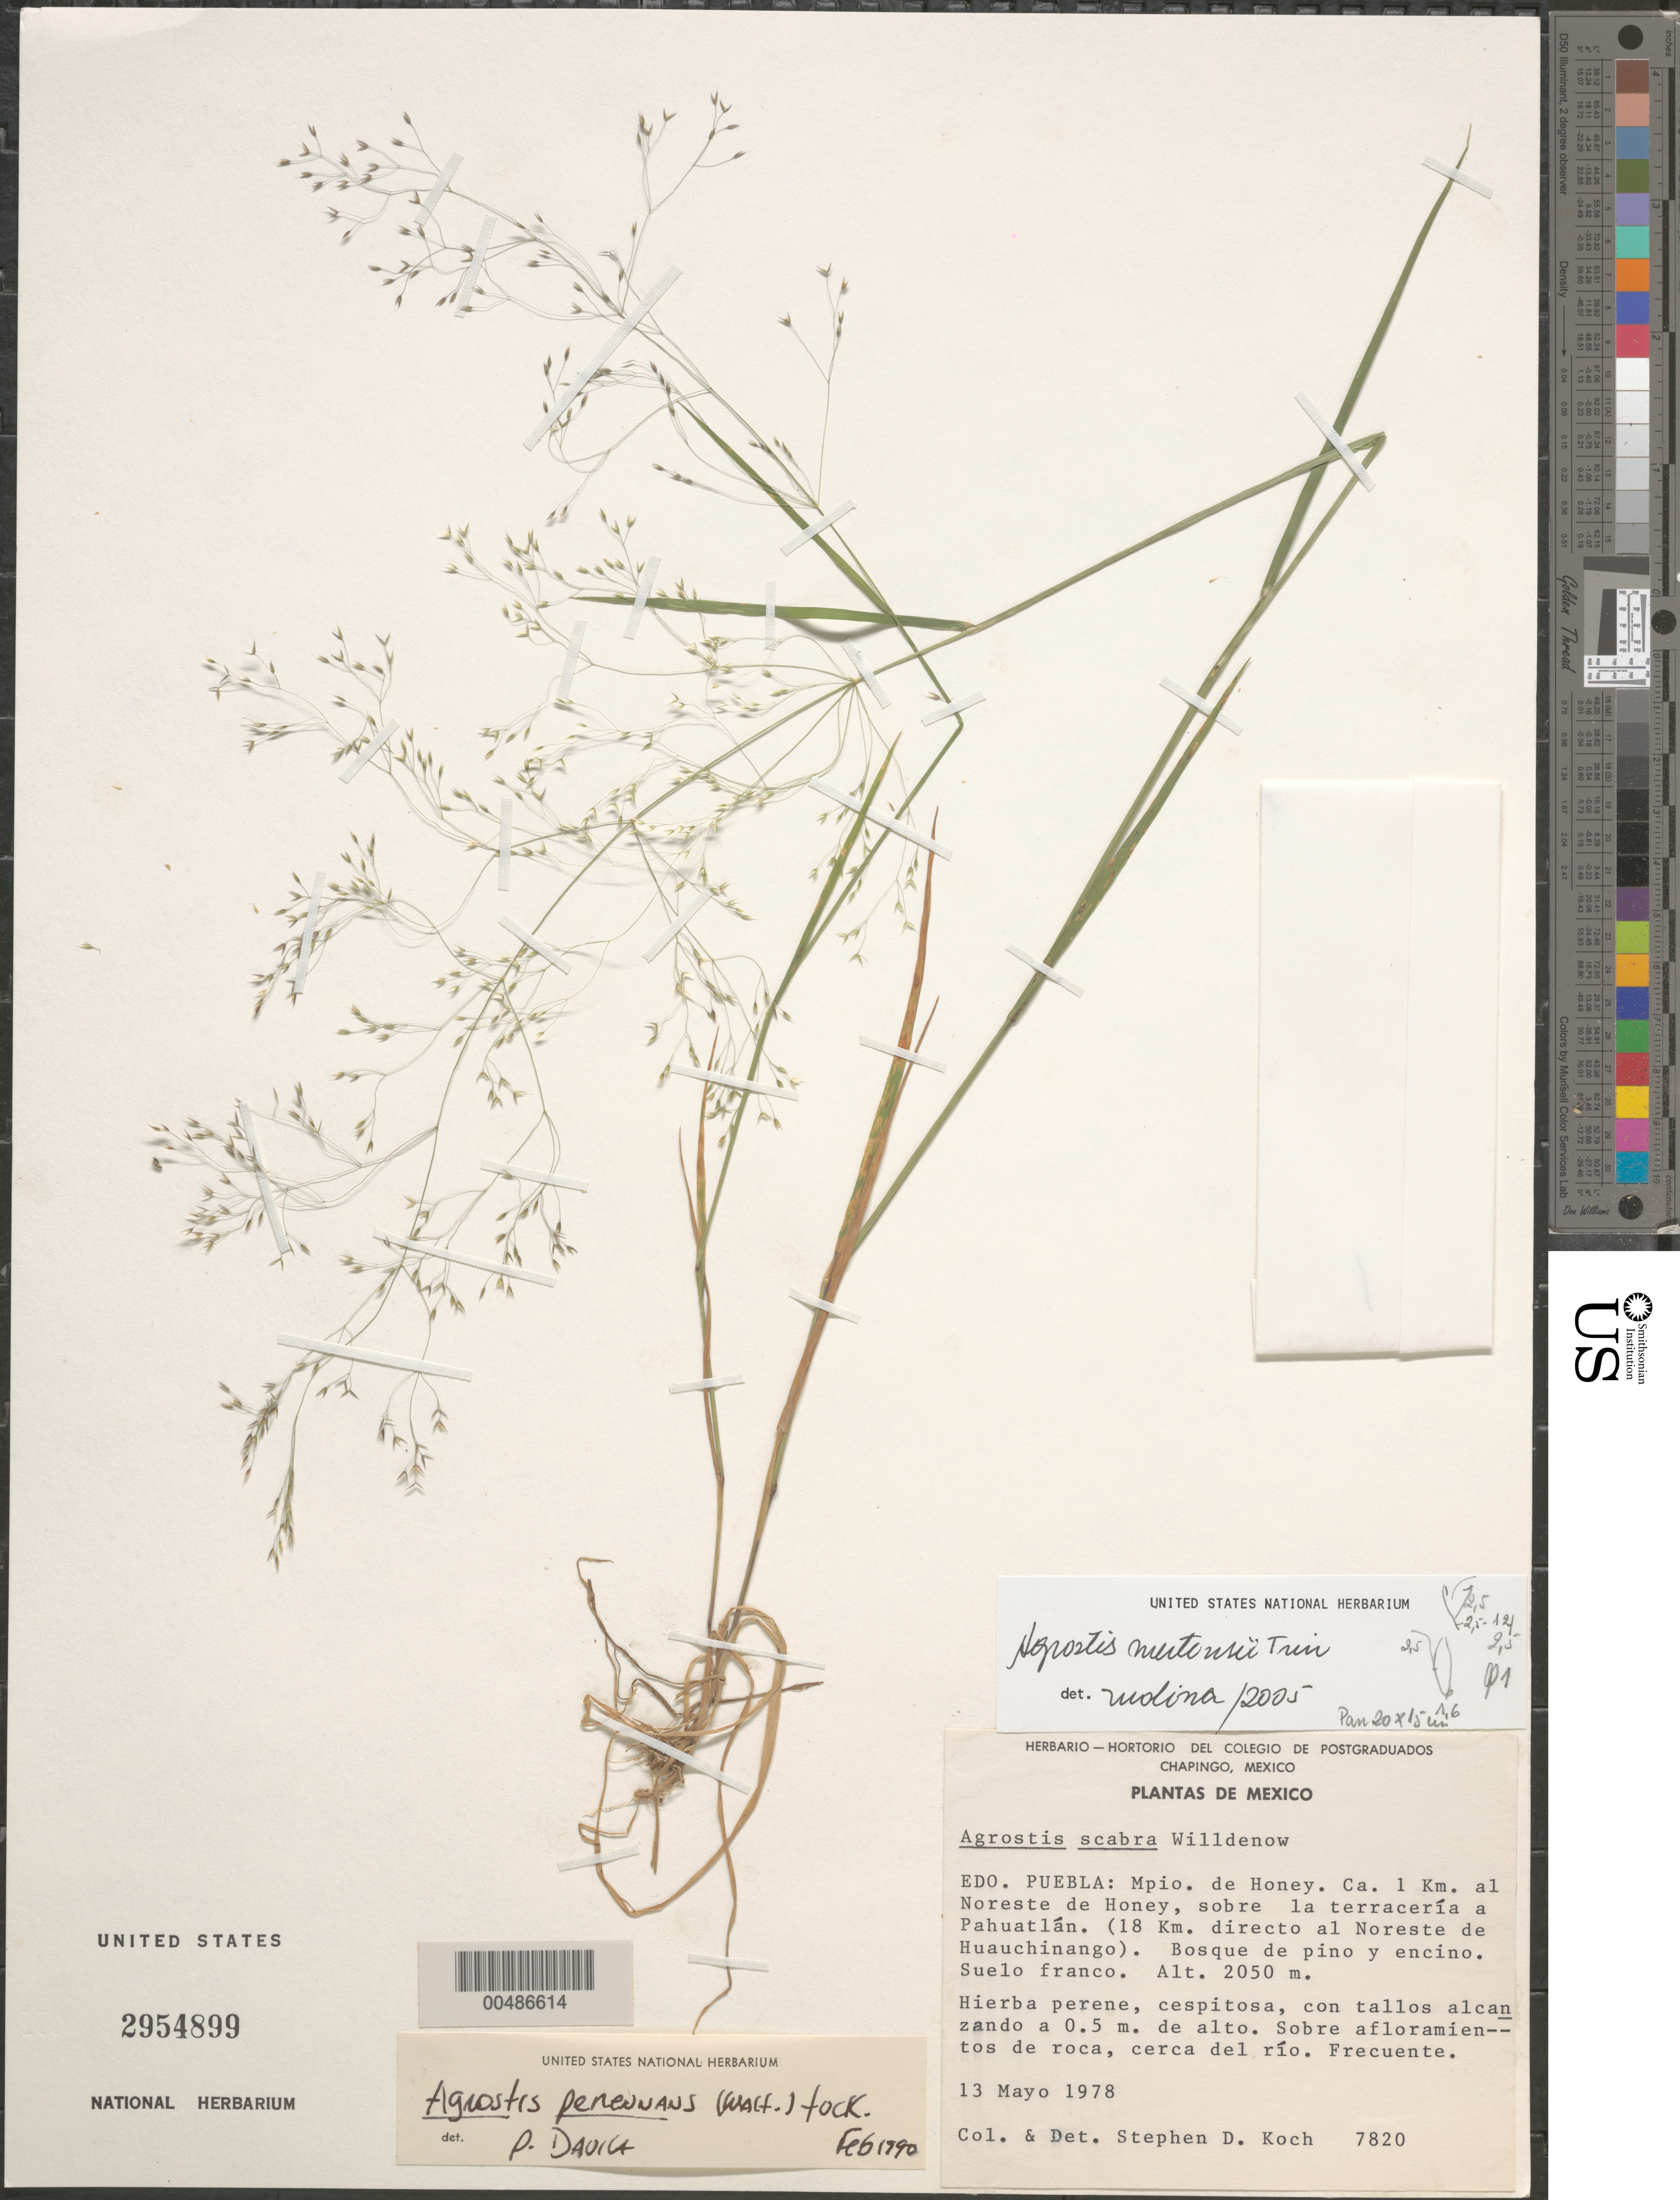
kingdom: Plantae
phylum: Tracheophyta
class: Liliopsida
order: Poales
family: Poaceae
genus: Agrostis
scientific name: Agrostis scabra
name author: Willd.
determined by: Koch, S. D.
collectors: S. D. Koch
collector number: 7820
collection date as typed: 13 May 1978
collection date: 1978-05-13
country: Mexico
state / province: Puebla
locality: Mpio. de Honey, ca. 1 km al NE de Honey, sobre la terracería a Pahuatlán. (18 km directo al NE de Huauchinango)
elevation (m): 2050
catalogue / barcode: US 2954899